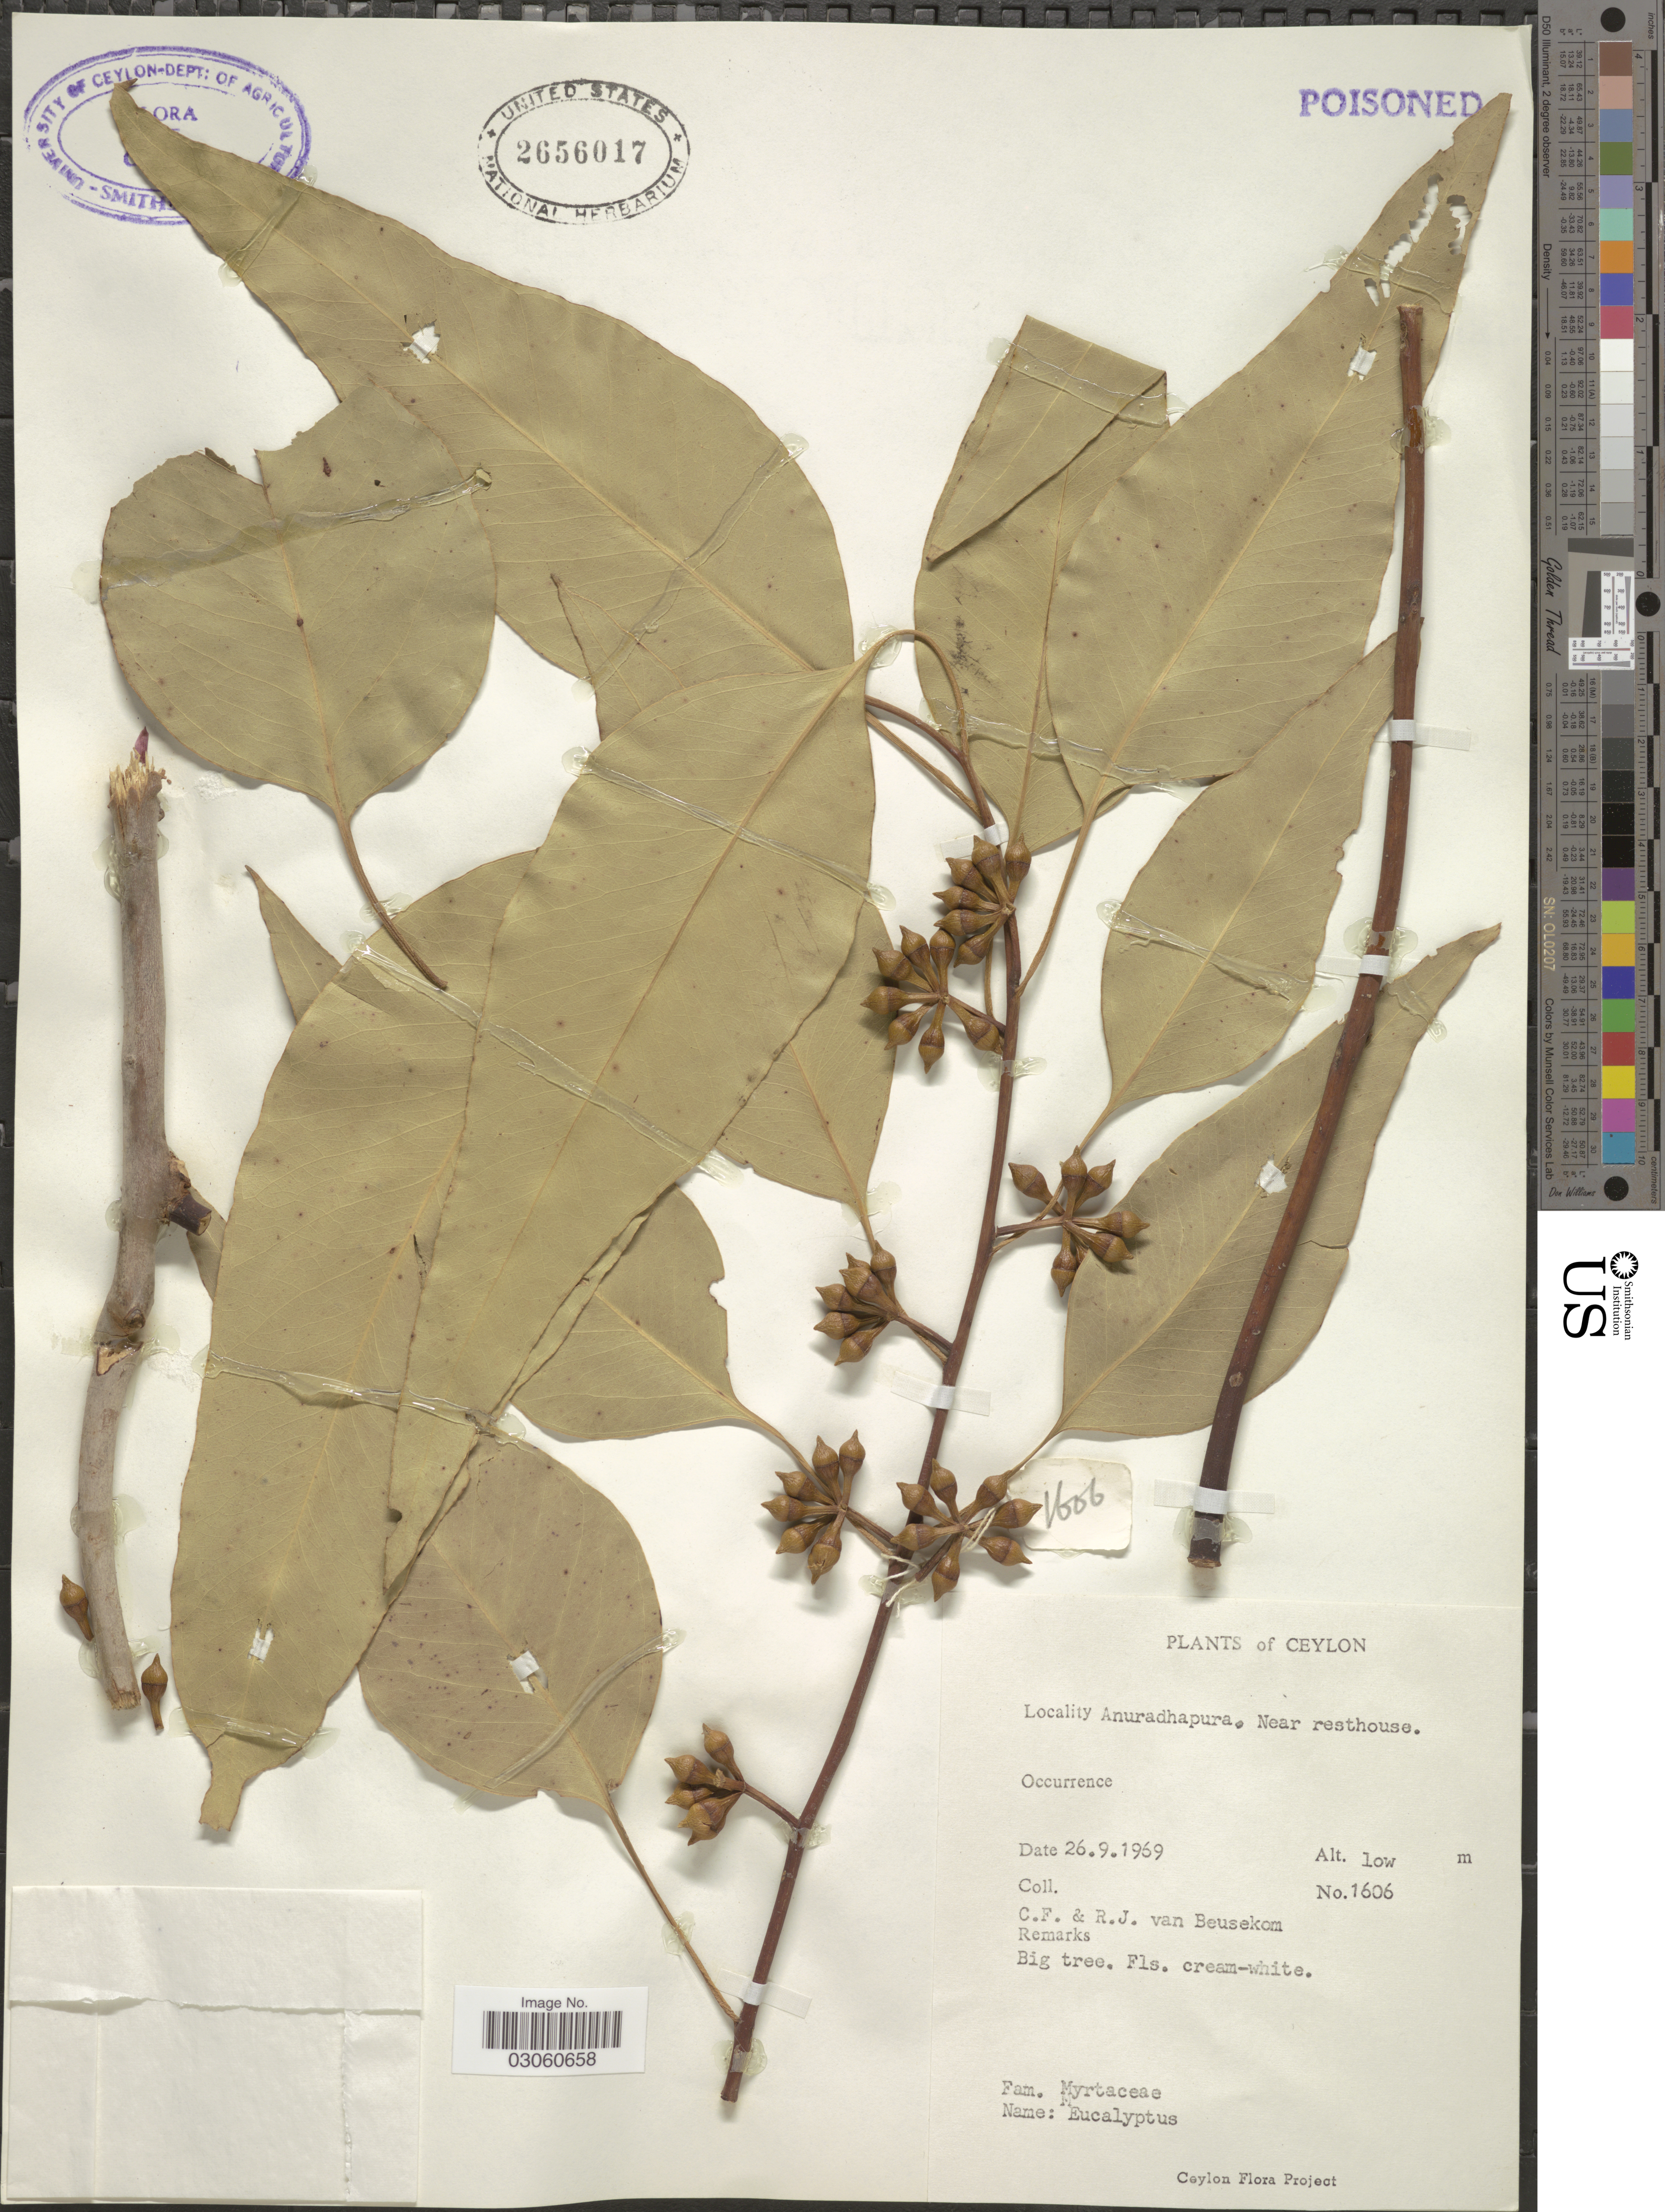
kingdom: Plantae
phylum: Tracheophyta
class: Magnoliopsida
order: Myrtales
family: Myrtaceae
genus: Eucalyptus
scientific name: Eucalyptus sp.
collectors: C. F. Beusekom & R. Beusekom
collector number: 1606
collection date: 1969-09-26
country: Sri Lanka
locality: Ceylon. Anuradhapura, Near resthouse.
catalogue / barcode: US 2656017